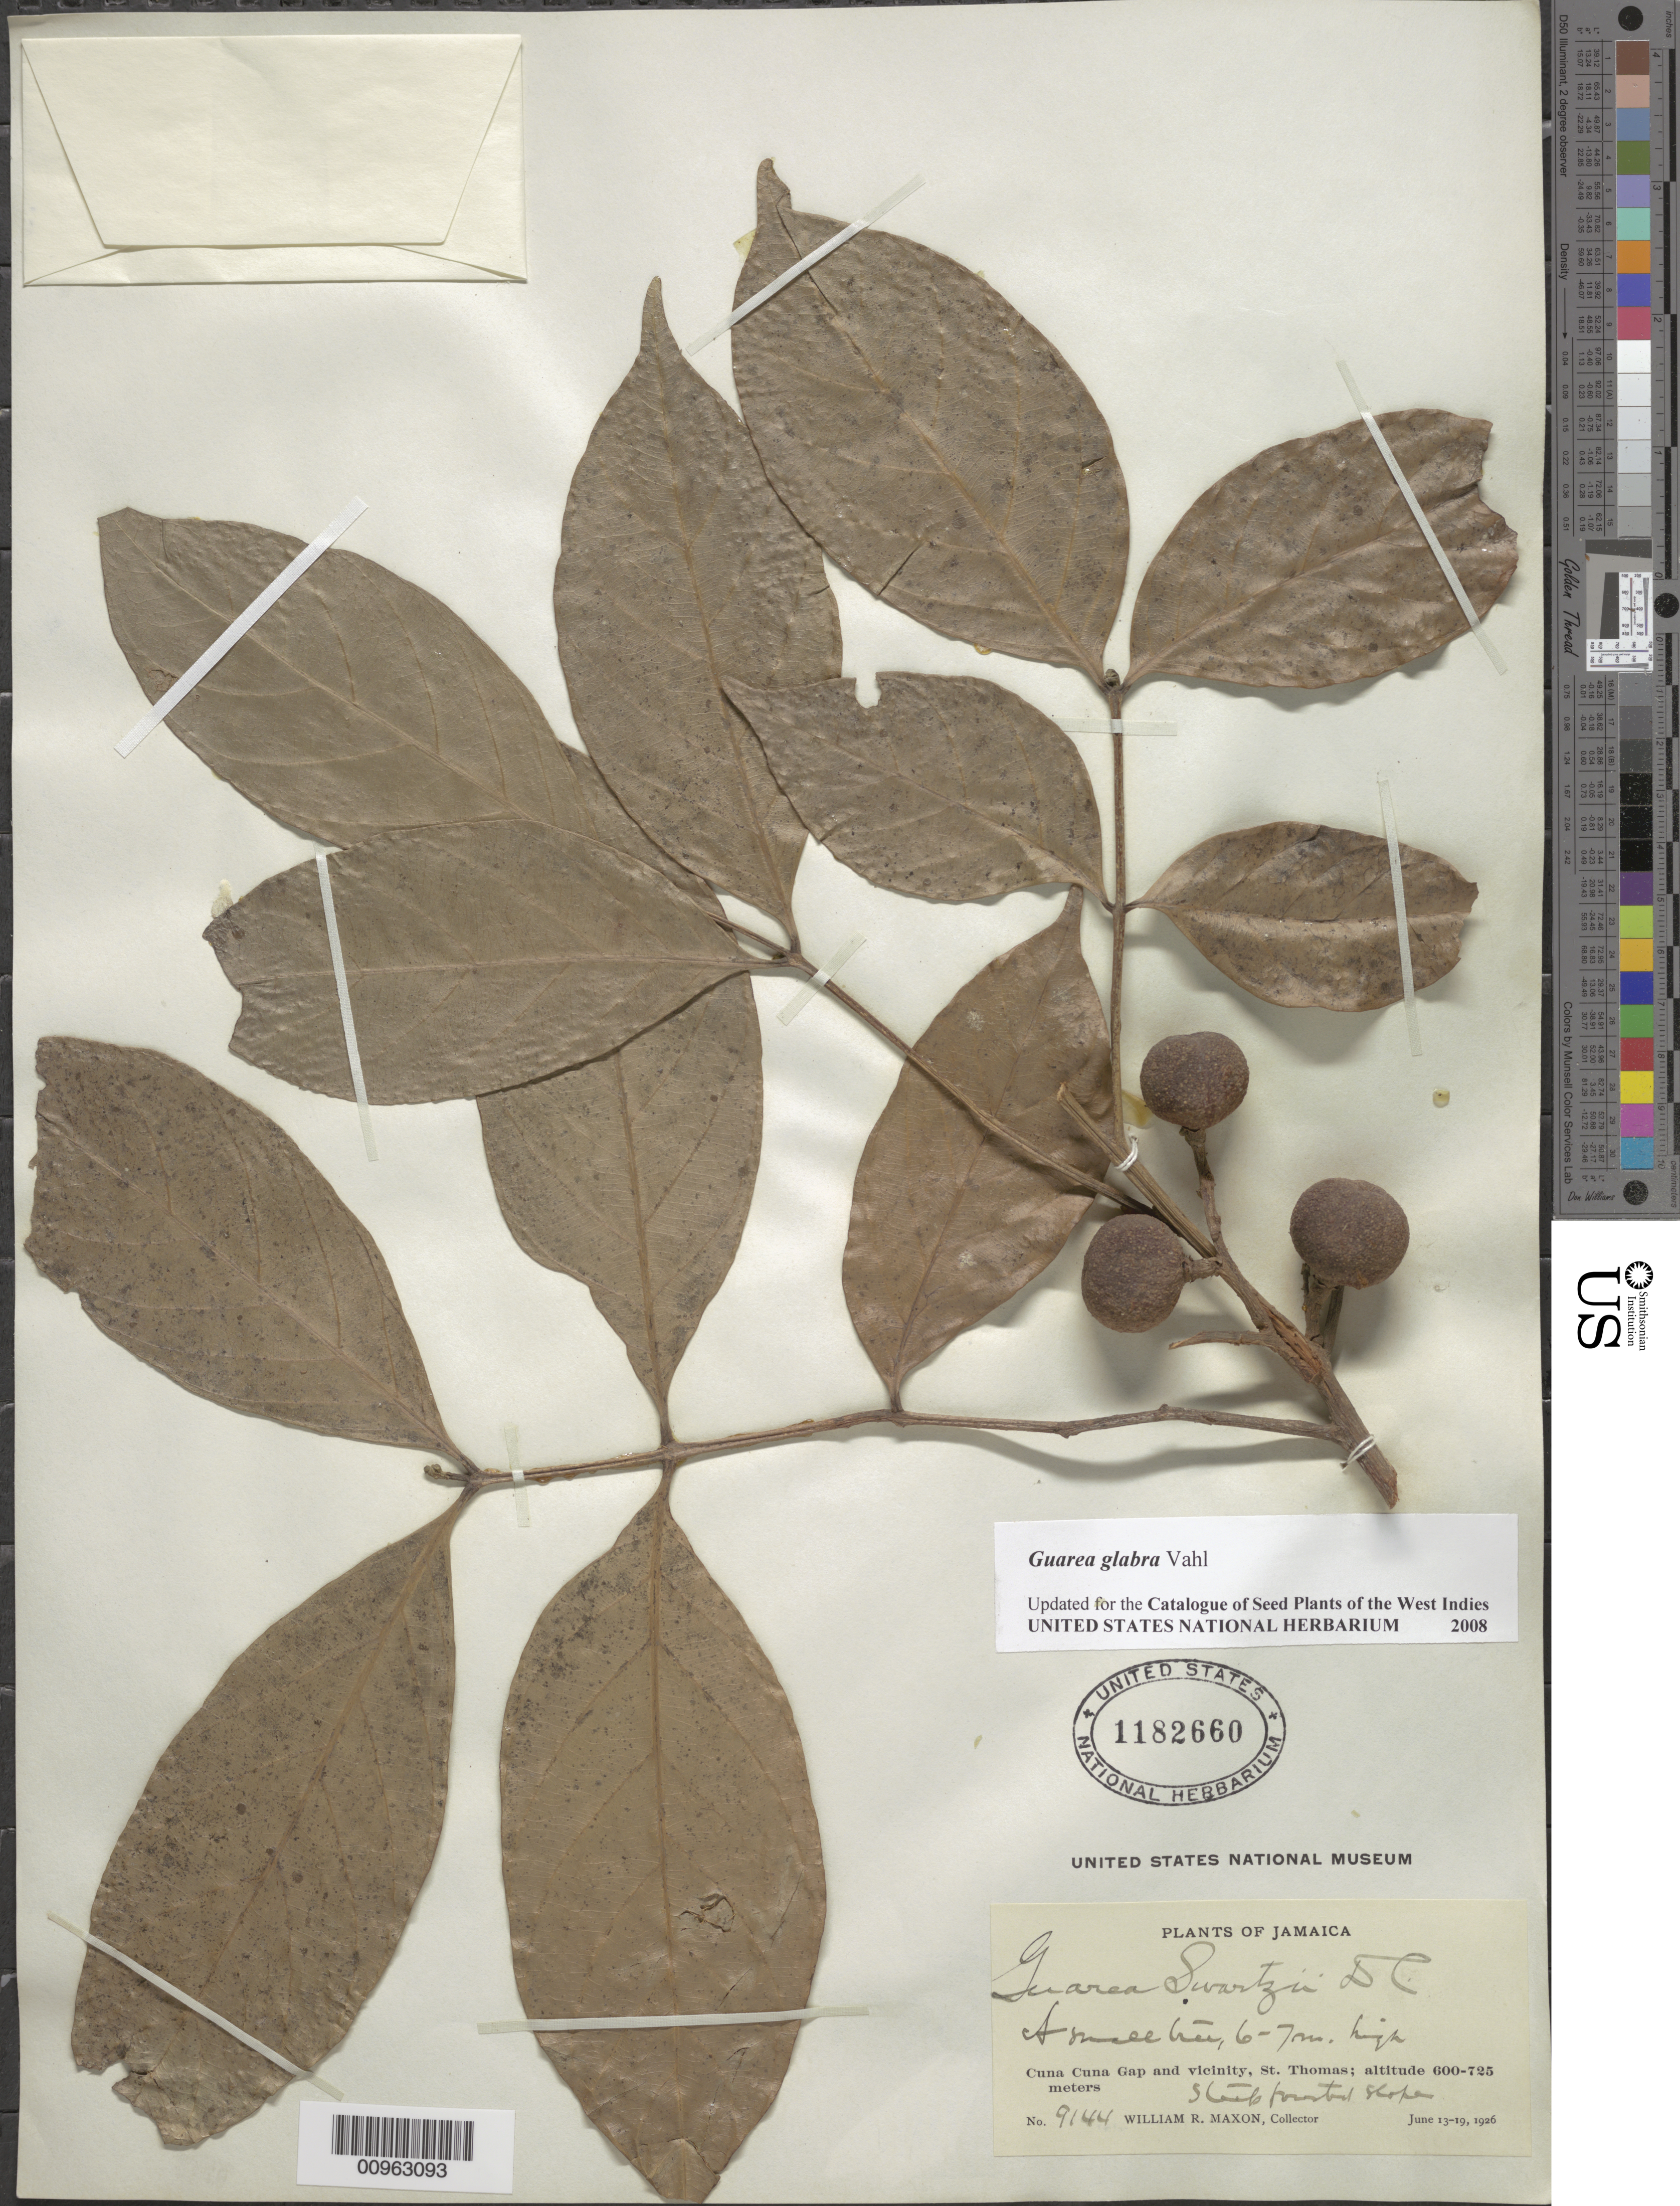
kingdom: Plantae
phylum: Tracheophyta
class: Magnoliopsida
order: Sapindales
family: Meliaceae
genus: Guarea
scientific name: Guarea glabra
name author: Vahl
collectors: W. R. Maxon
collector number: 9144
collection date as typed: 13 Jun 1926 to 19 Jun 1926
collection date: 1926-06-13/1926-06-19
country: Jamaica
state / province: Saint Thomas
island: Jamaica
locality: Cuna Cuna Gap and vicinity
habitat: Steep forested slope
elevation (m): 600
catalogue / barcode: US 1182660